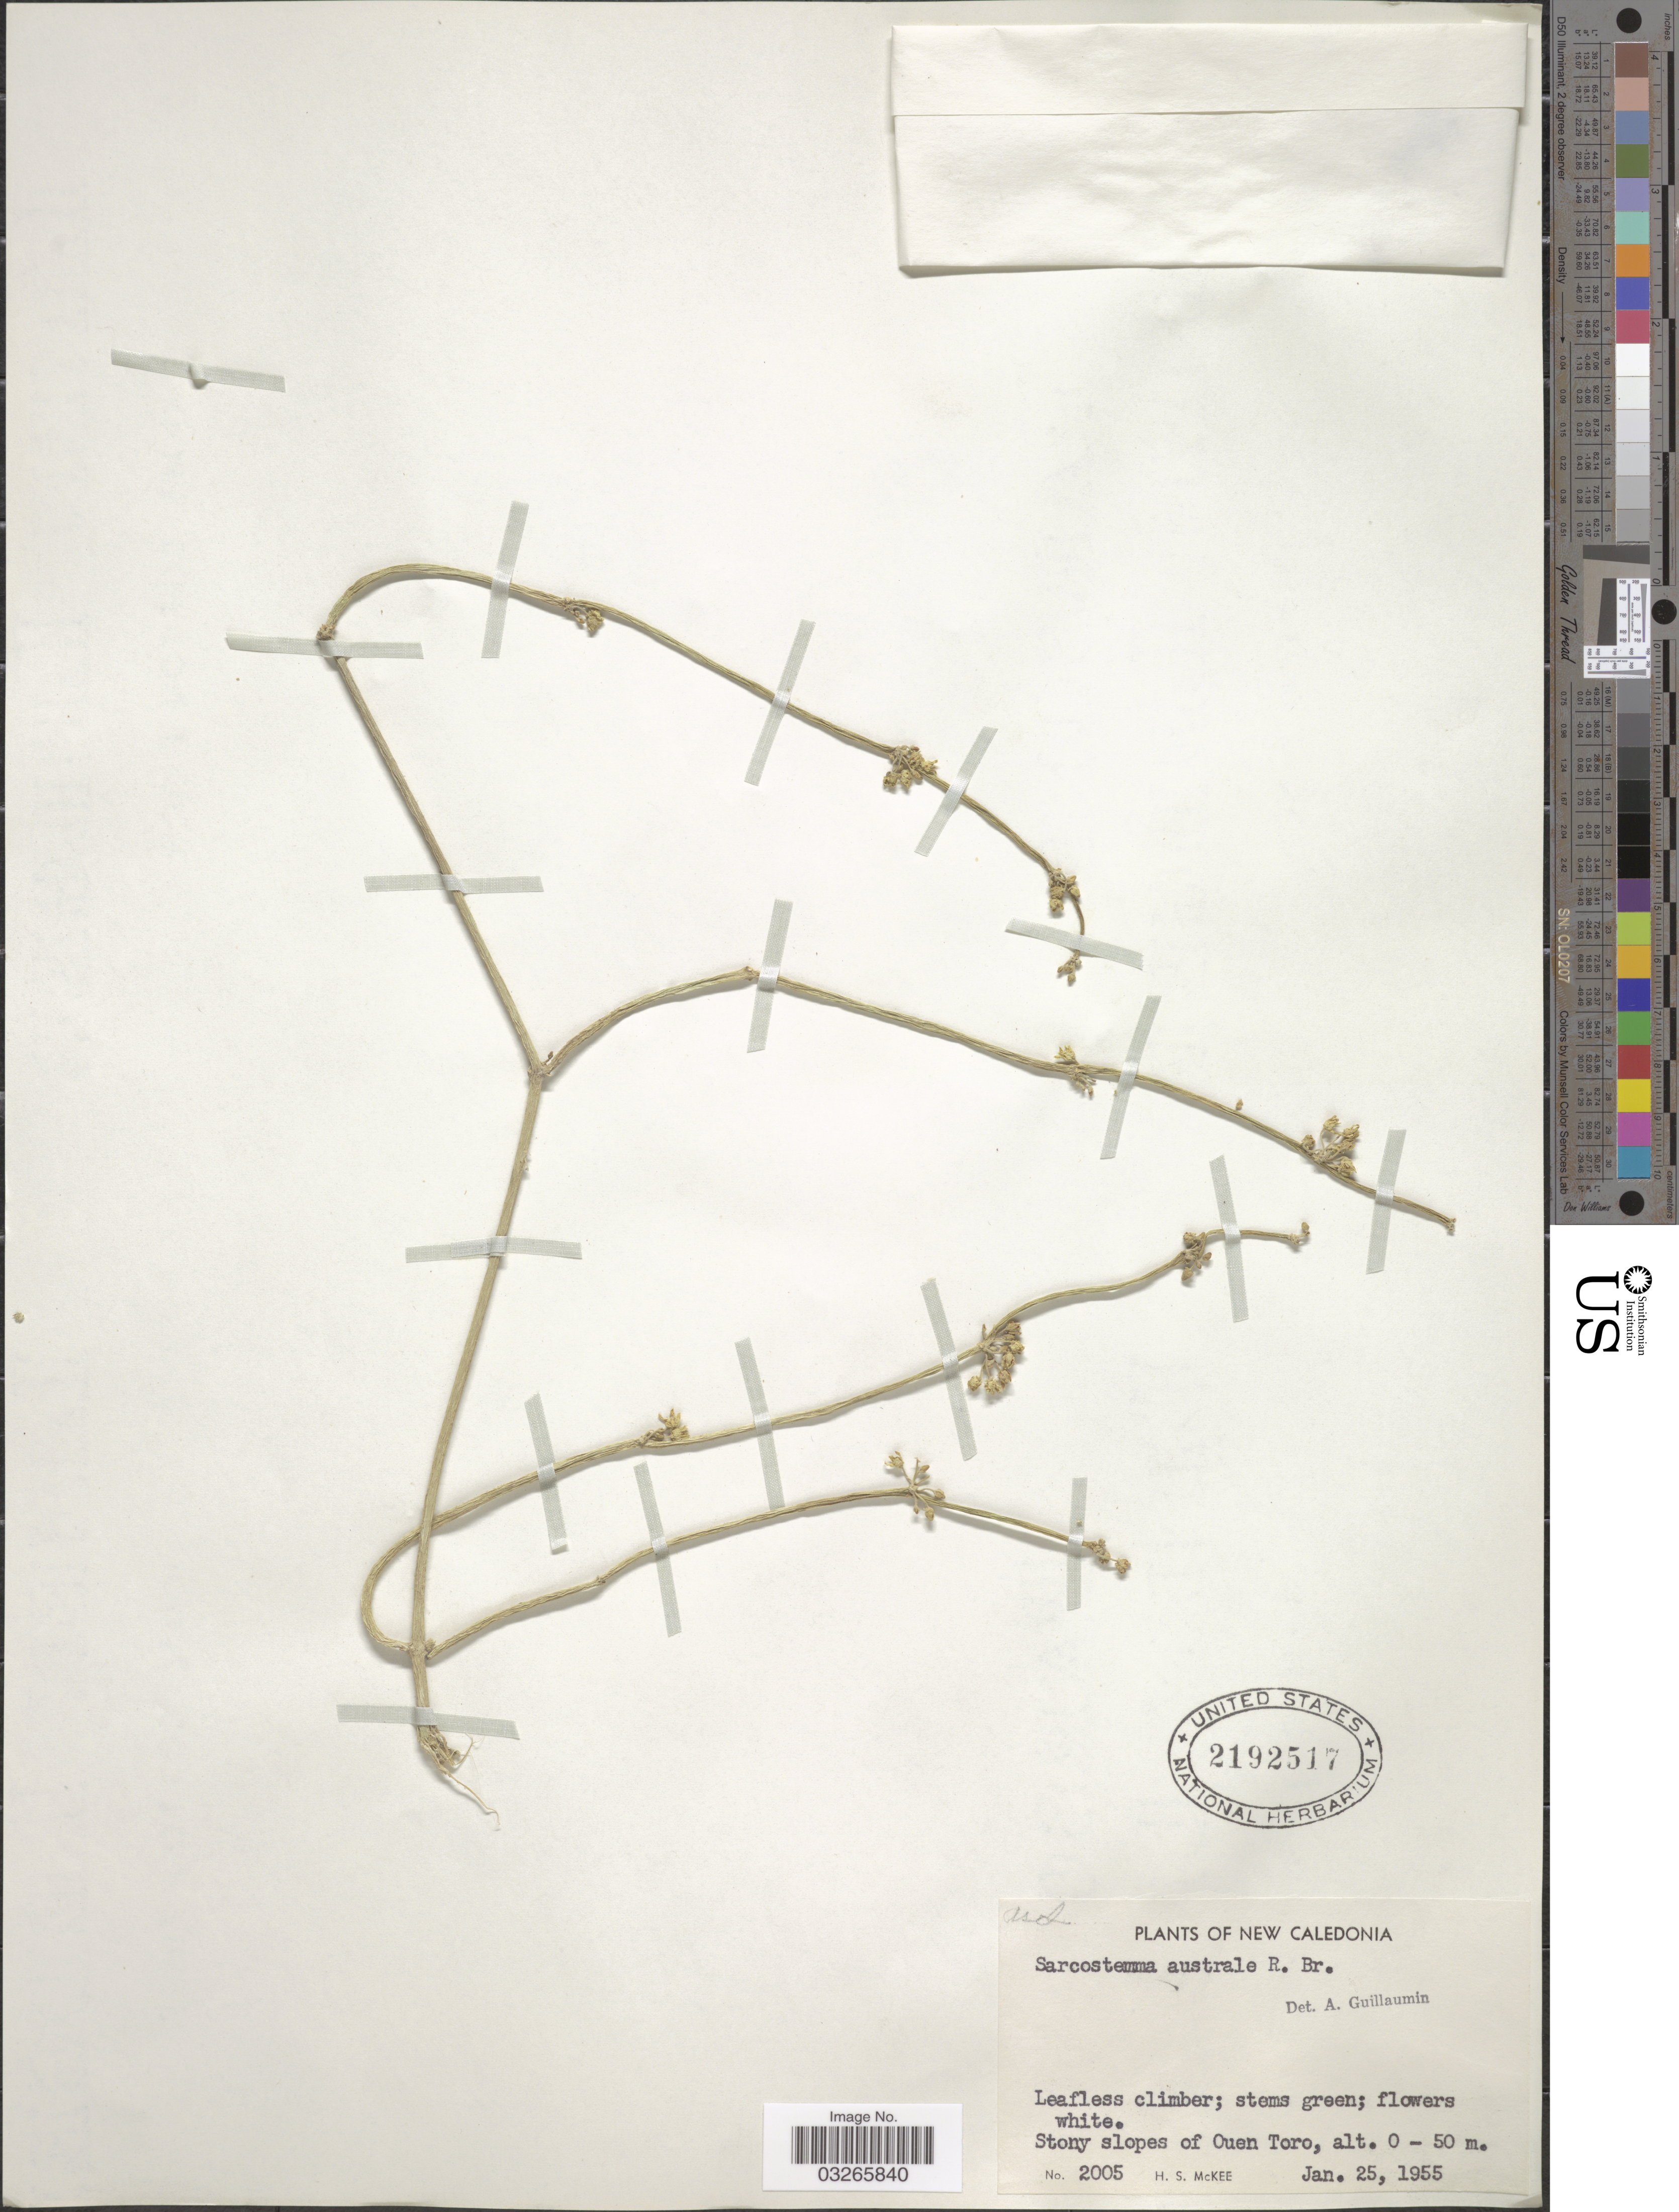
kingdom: Plantae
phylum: Tracheophyta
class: Magnoliopsida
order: Gentianales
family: Apocynaceae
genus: Sarcostemma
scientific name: Sarcostemma australe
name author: R. Br.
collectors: H. S. McKee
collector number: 2005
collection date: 1955-01-25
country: New Caledonia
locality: Stony slopes of Ouen Toro.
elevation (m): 0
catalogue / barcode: US 2192517